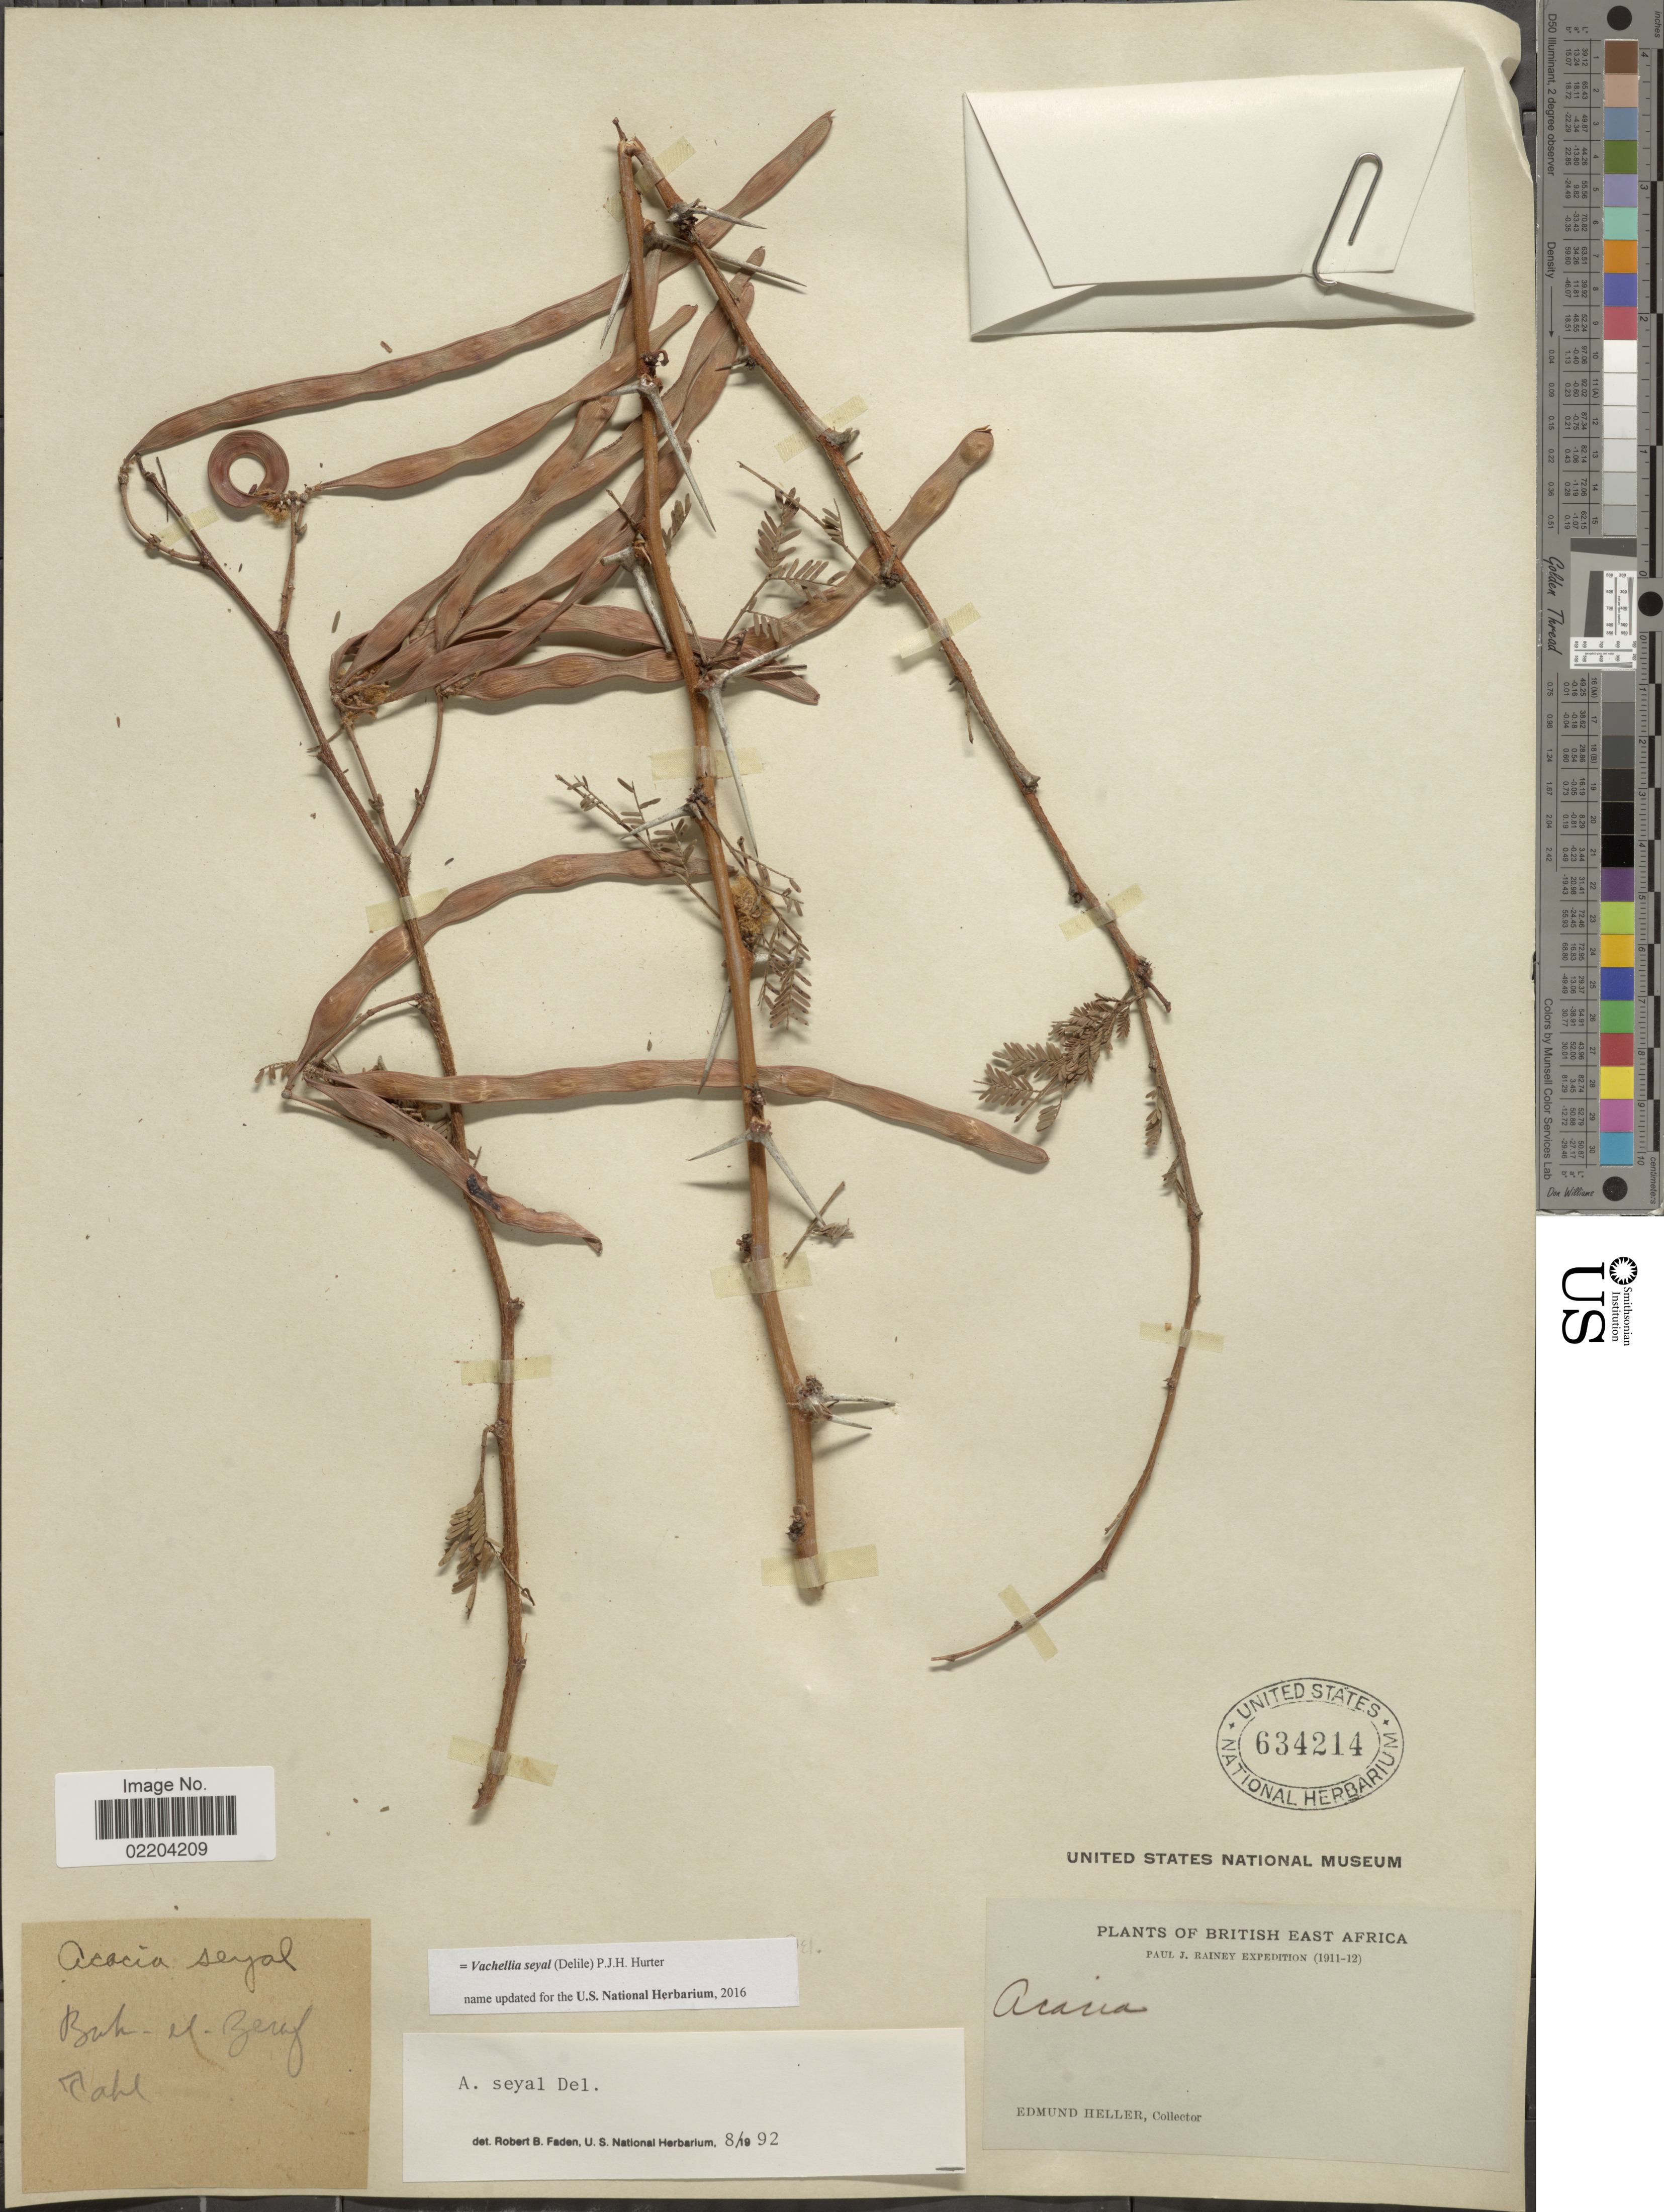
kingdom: Plantae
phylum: Tracheophyta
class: Magnoliopsida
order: Fabales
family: Fabaceae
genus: Vachellia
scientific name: Vachellia seyal var. seyal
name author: (Delile) P.J.H. Hurter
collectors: E. Heller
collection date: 1911/1912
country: Kenya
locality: British East Africa, Bah-el-Zeraf Tahl [interpreted]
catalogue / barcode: US 634214